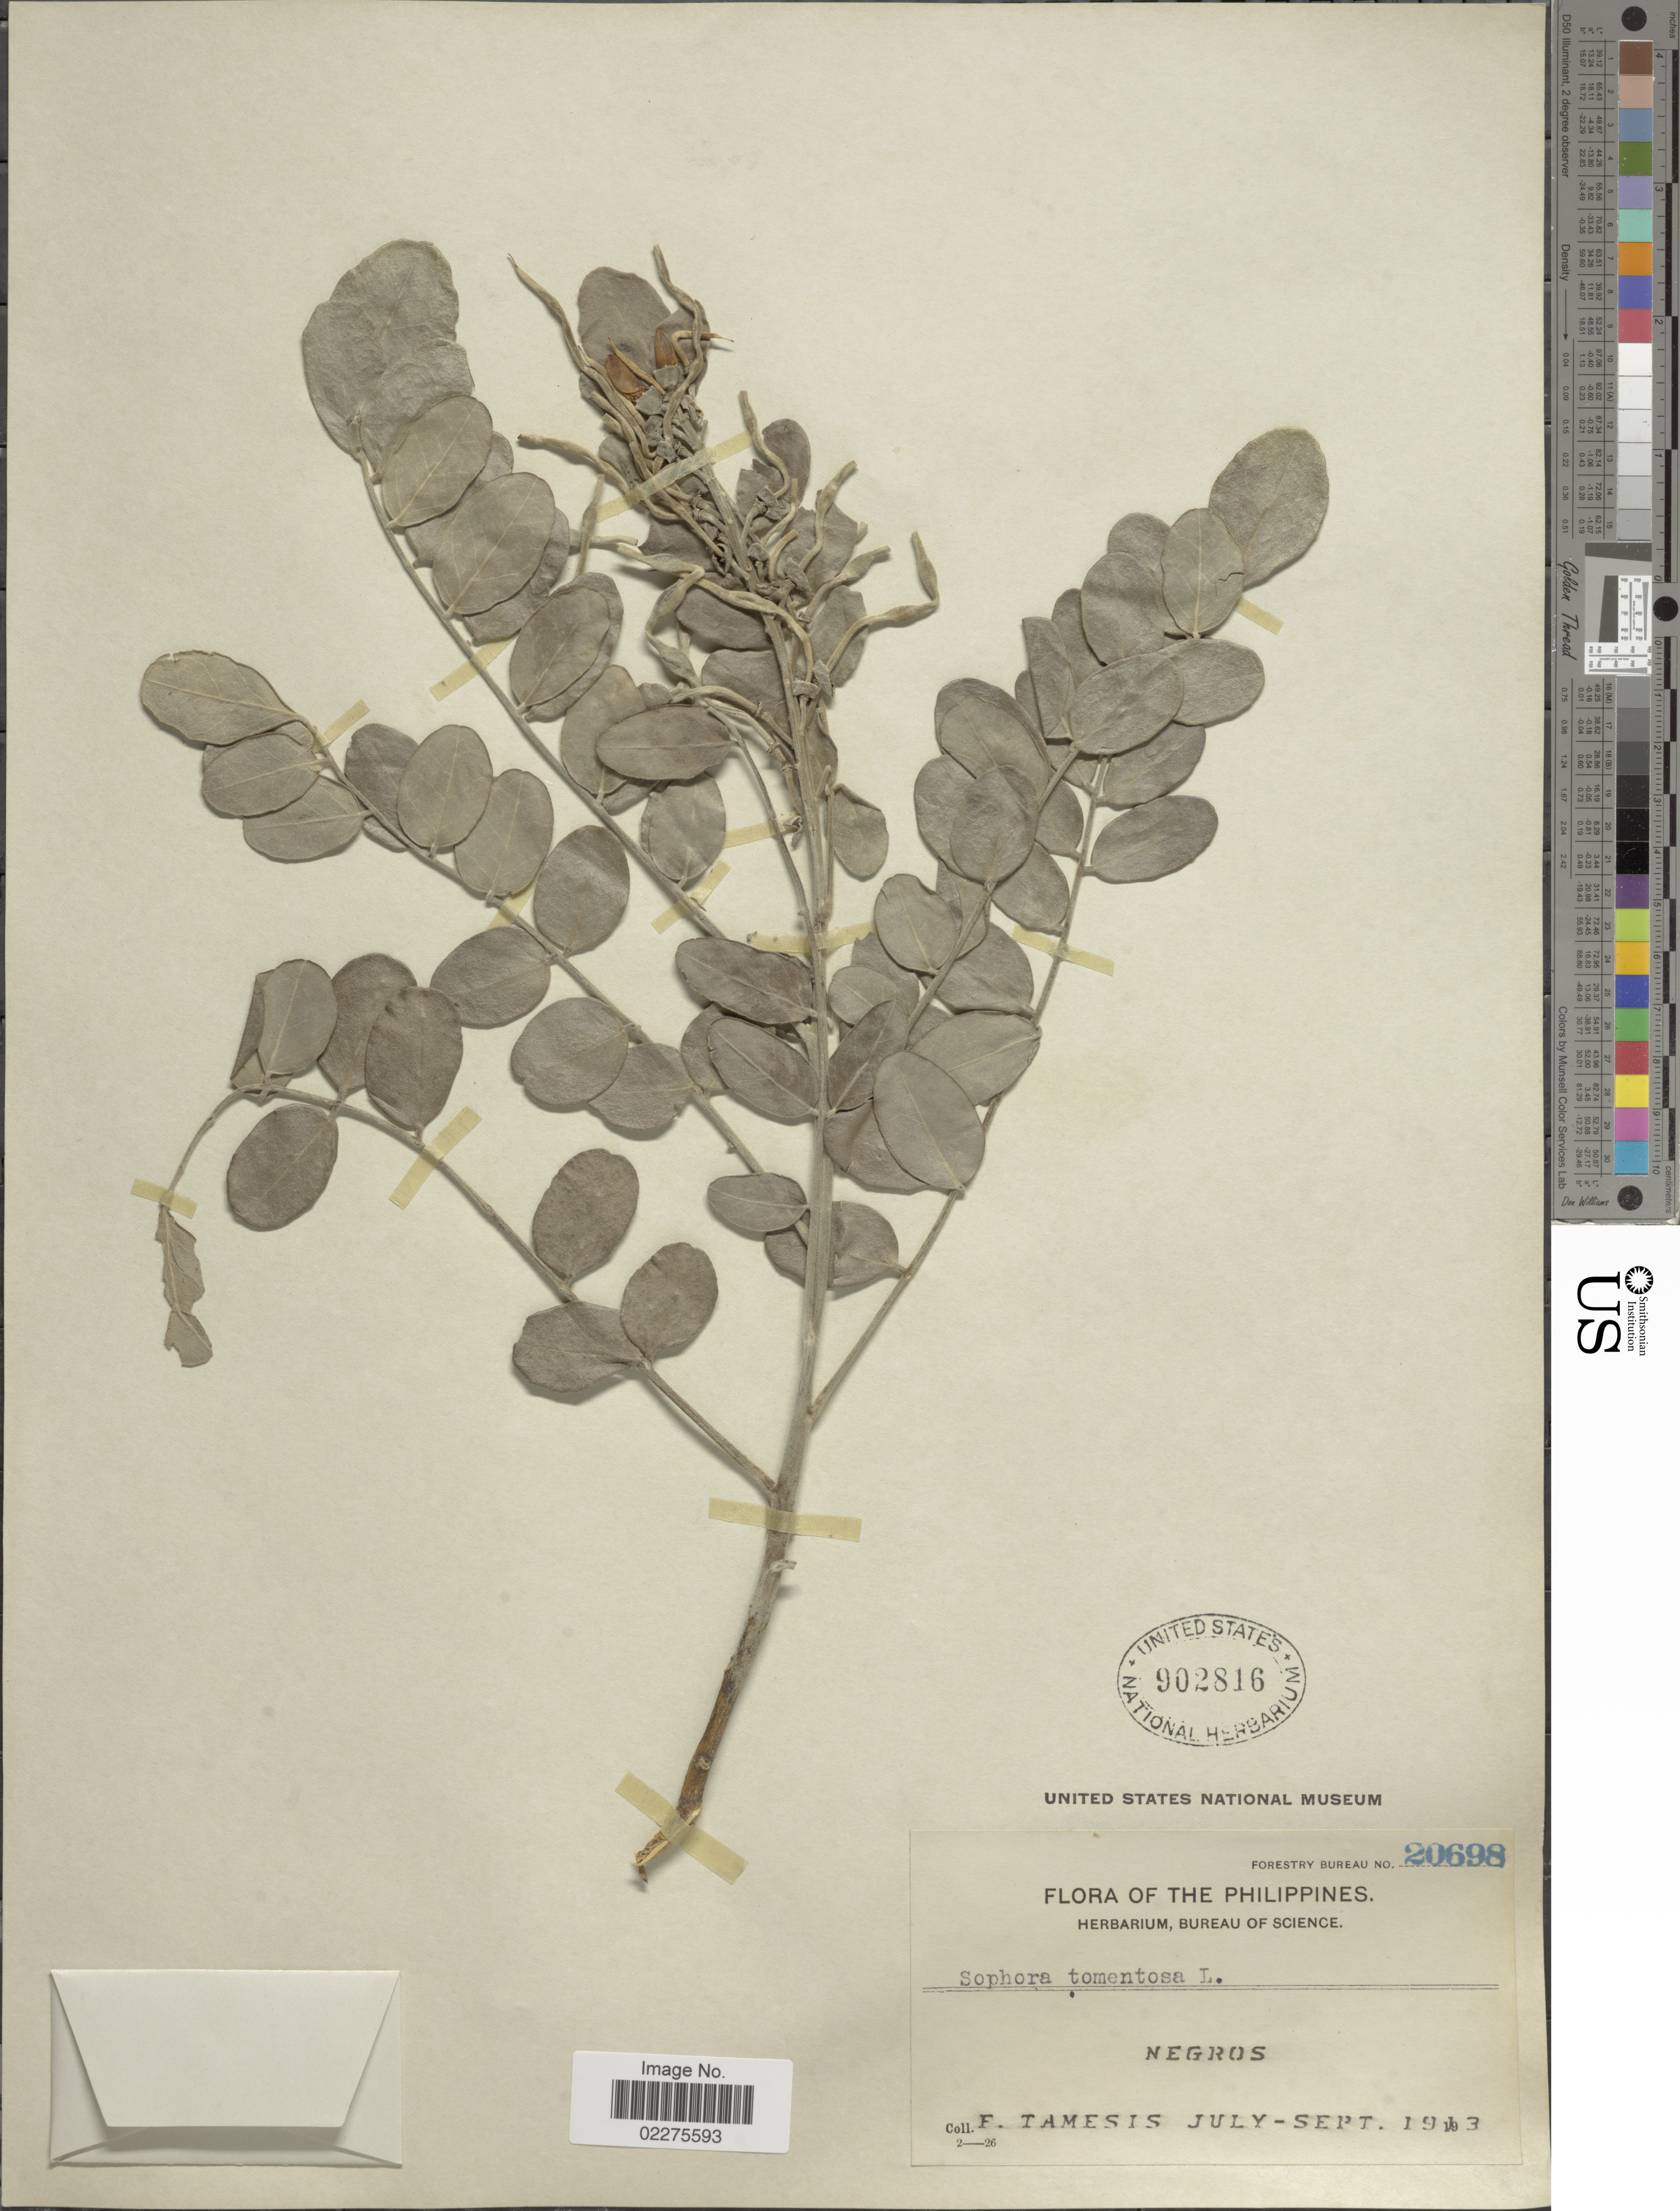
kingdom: Plantae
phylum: Tracheophyta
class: Magnoliopsida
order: Fabales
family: Fabaceae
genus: Sophora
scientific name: Sophora tomentosa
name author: L.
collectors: F. Tamesis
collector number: Forestry Bureau 20698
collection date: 1913-07/1913-09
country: Philippines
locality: Negros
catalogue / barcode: US 902816